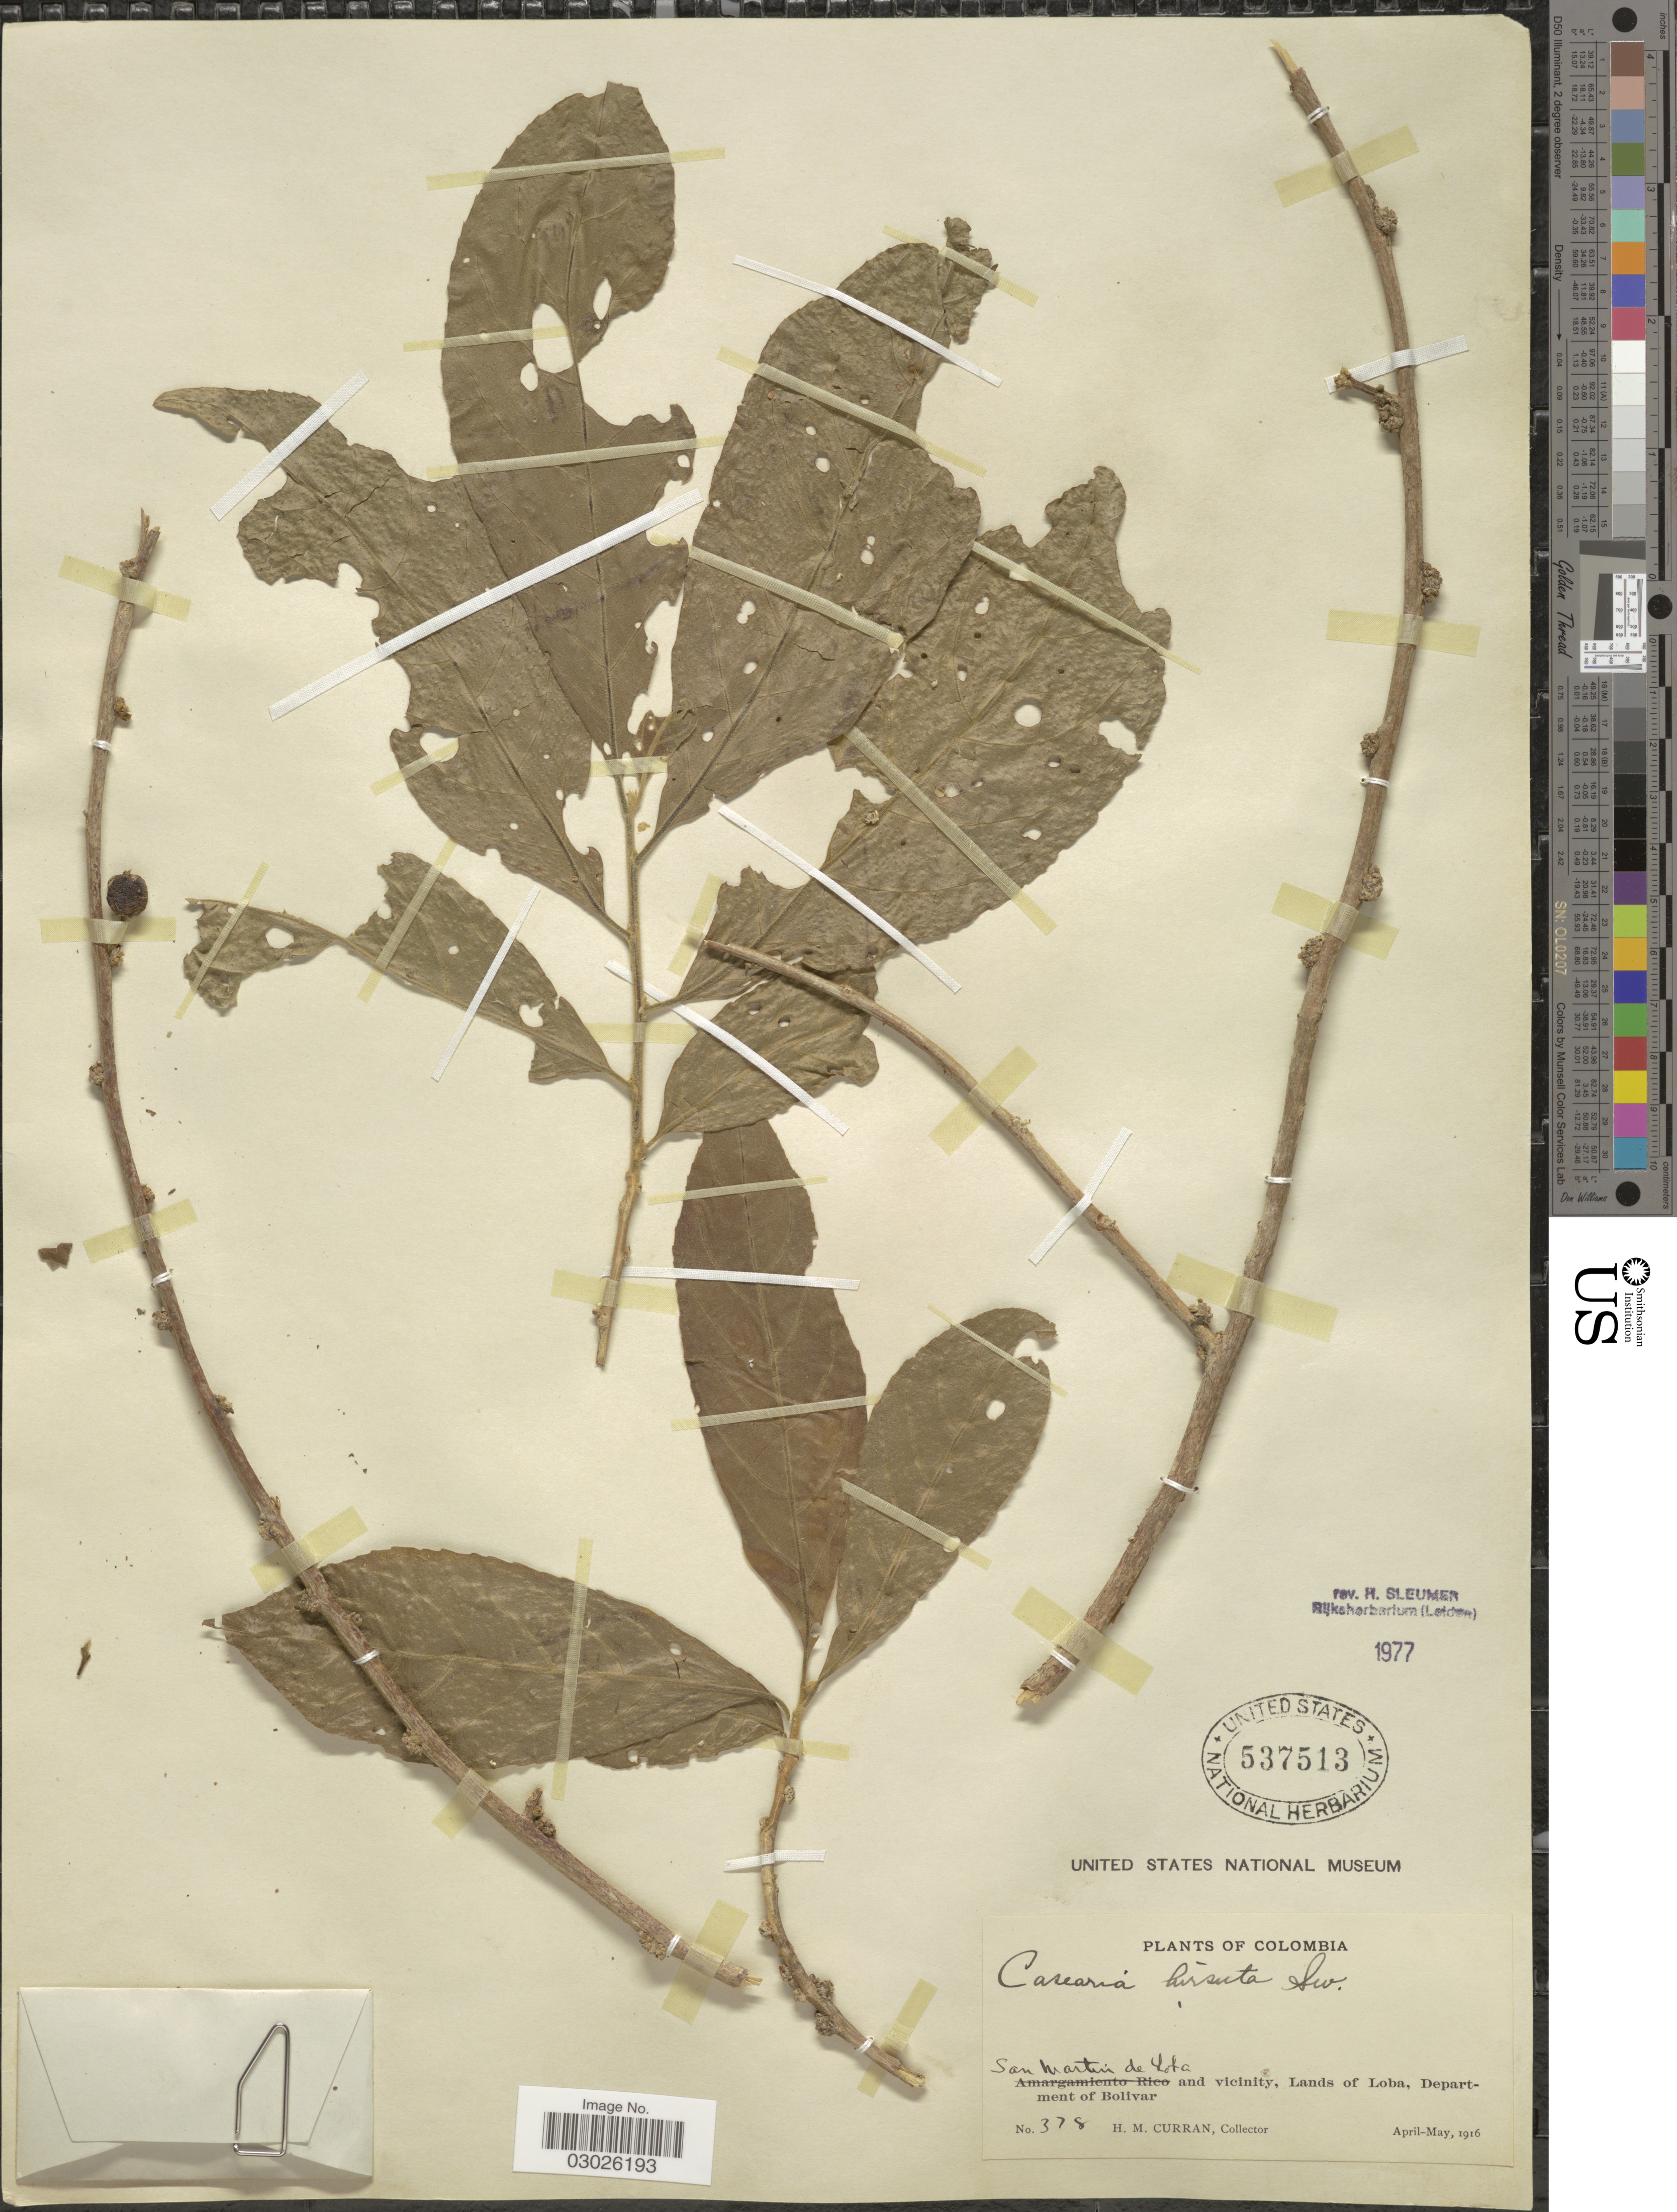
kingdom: Plantae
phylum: Tracheophyta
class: Magnoliopsida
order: Malpighiales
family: Salicaceae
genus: Casearia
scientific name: Casearia hirsuta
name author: Sw.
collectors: H. M. Curran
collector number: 378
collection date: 1916-04/1916-05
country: Colombia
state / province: Bolívar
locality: San Martin de Loba and vicinity, Lands of Loba, Department of Bolivar.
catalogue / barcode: US 537513